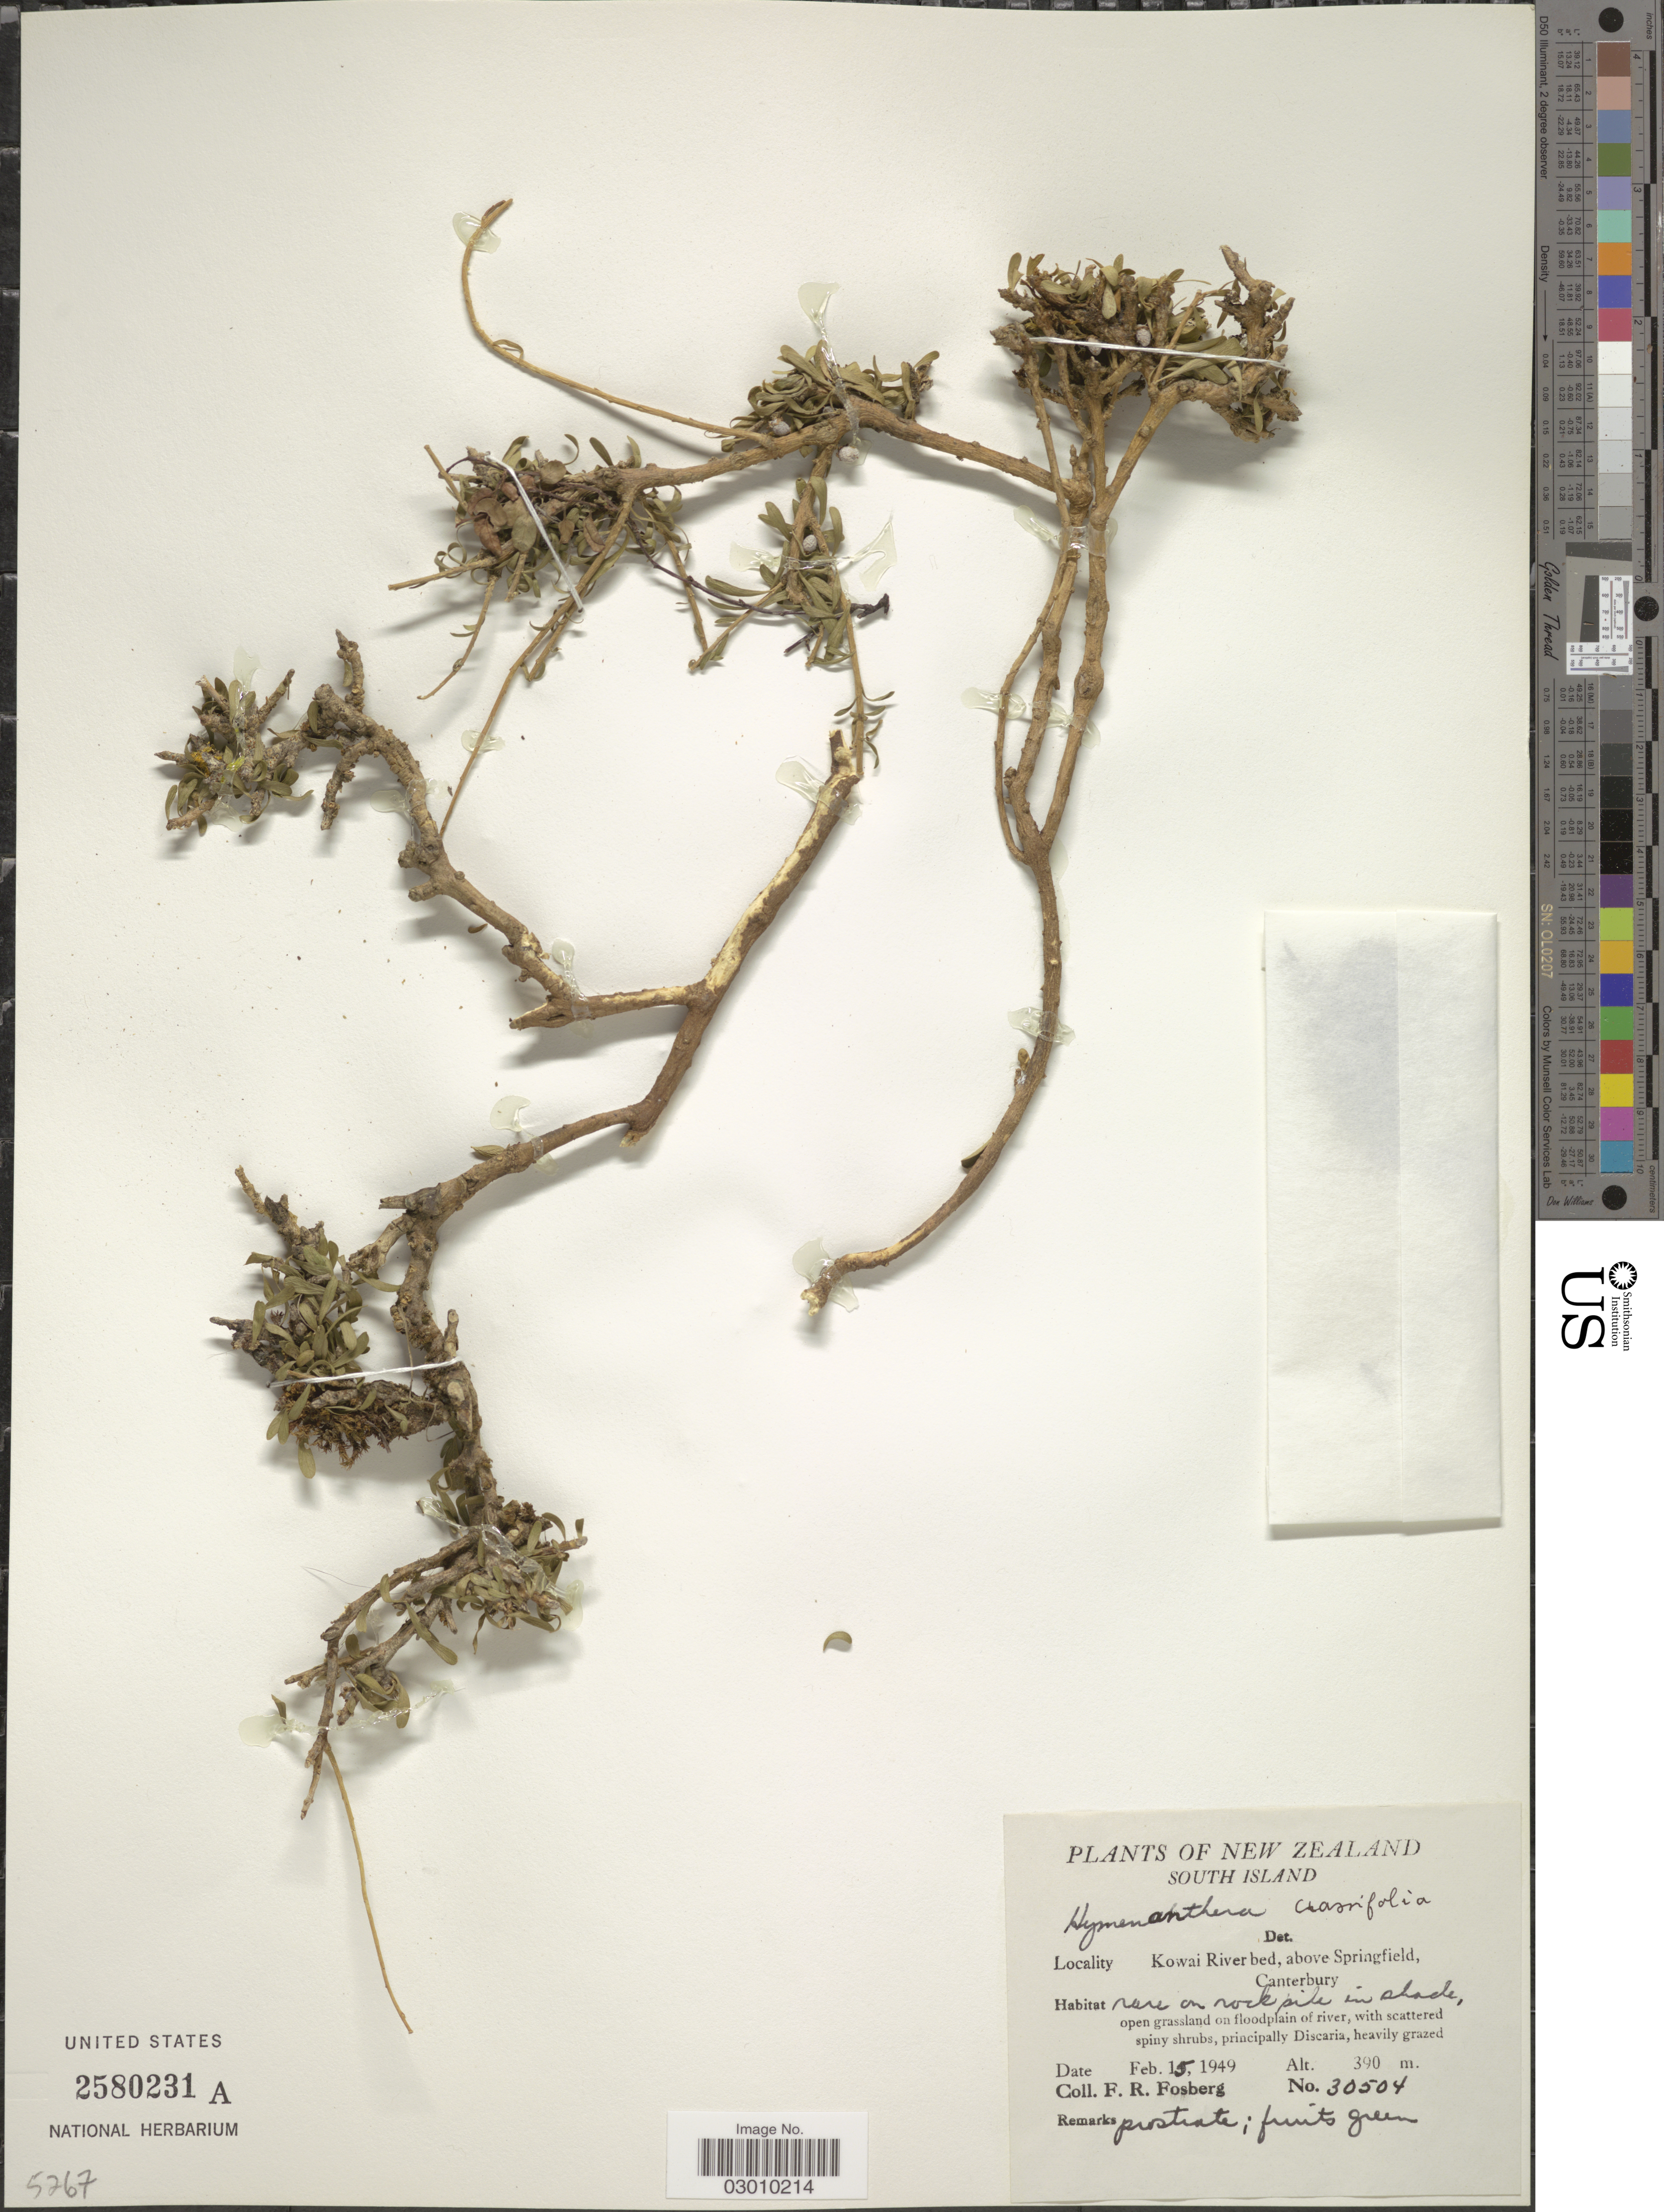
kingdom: Plantae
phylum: Tracheophyta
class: Magnoliopsida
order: Malpighiales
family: Violaceae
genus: Melicytus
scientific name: Melicytus crassifolius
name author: (Hook. f.) Garn.-Jones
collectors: F. R. Fosberg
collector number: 30504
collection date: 1949-02-15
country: New Zealand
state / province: Canterbury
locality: South Island. Kowai River bed, above Springfield.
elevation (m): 390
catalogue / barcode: US 2580231A